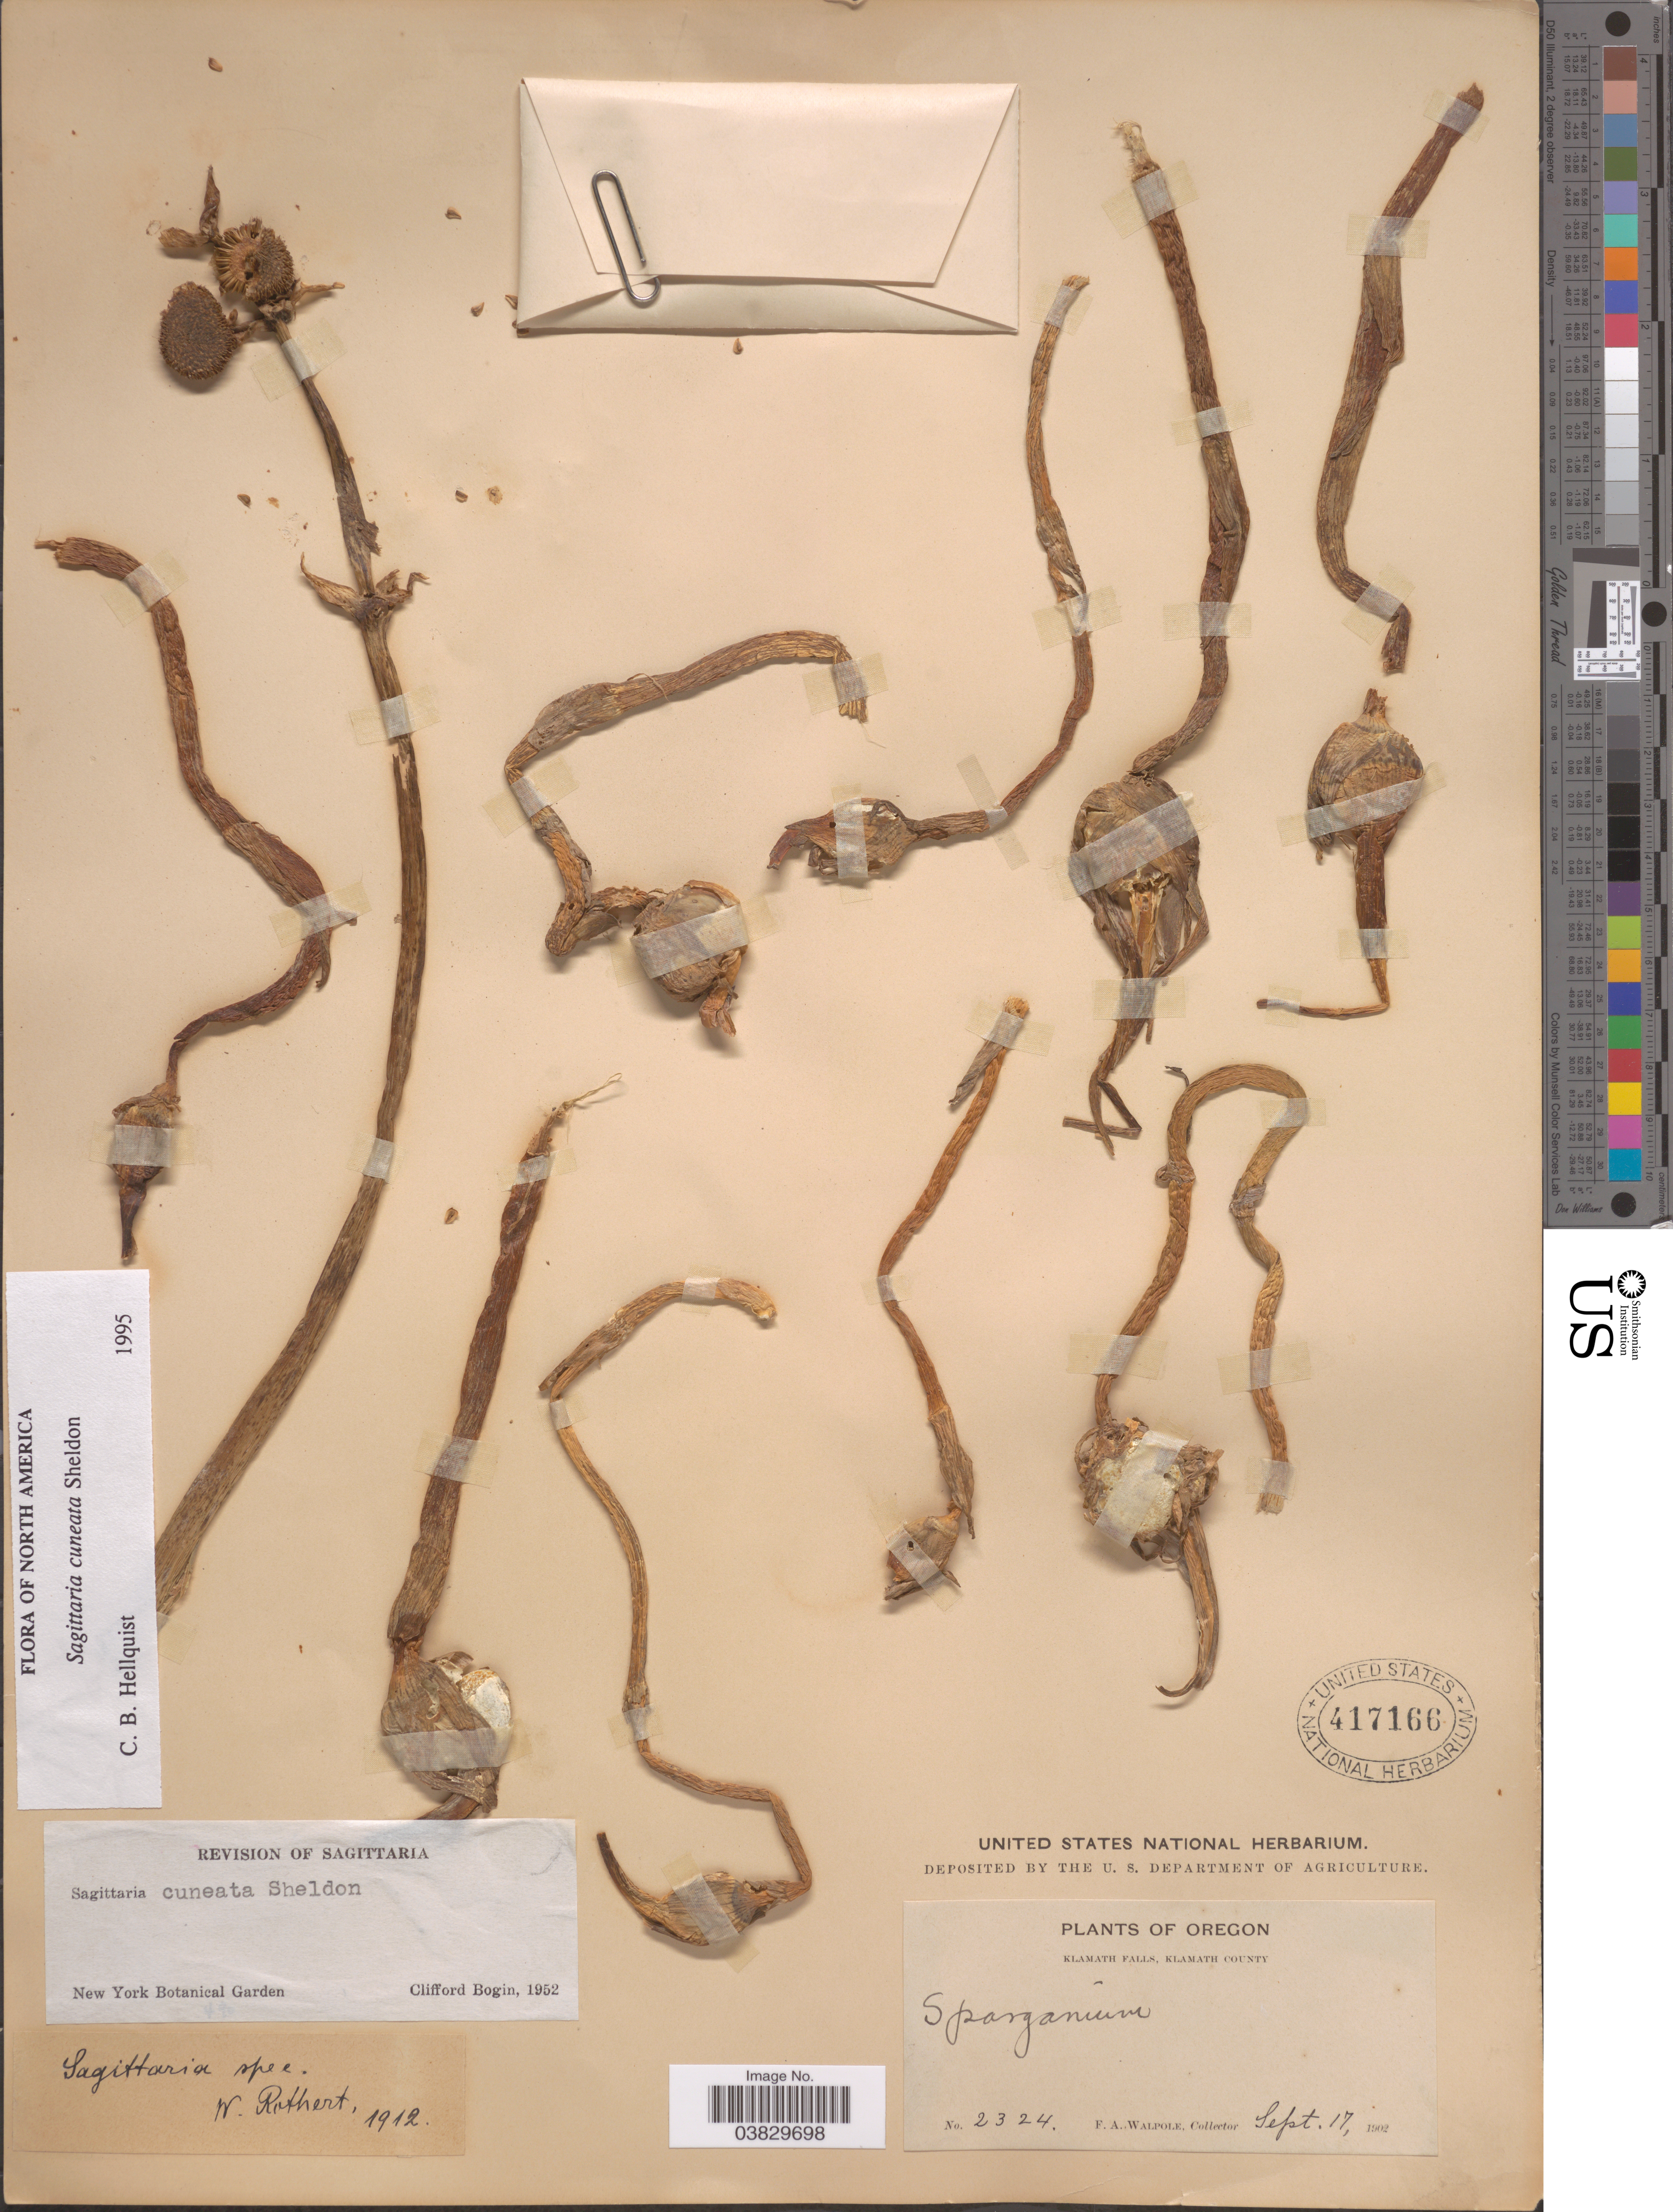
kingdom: Plantae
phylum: Tracheophyta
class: Liliopsida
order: Alismatales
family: Alismataceae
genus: Sagittaria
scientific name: Sagittaria cuneata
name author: E. Sheld.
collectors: F. Walpole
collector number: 2324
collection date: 1902-09-17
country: United States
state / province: Oregon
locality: Klamath Falls, Klamath County.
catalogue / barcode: US 417166